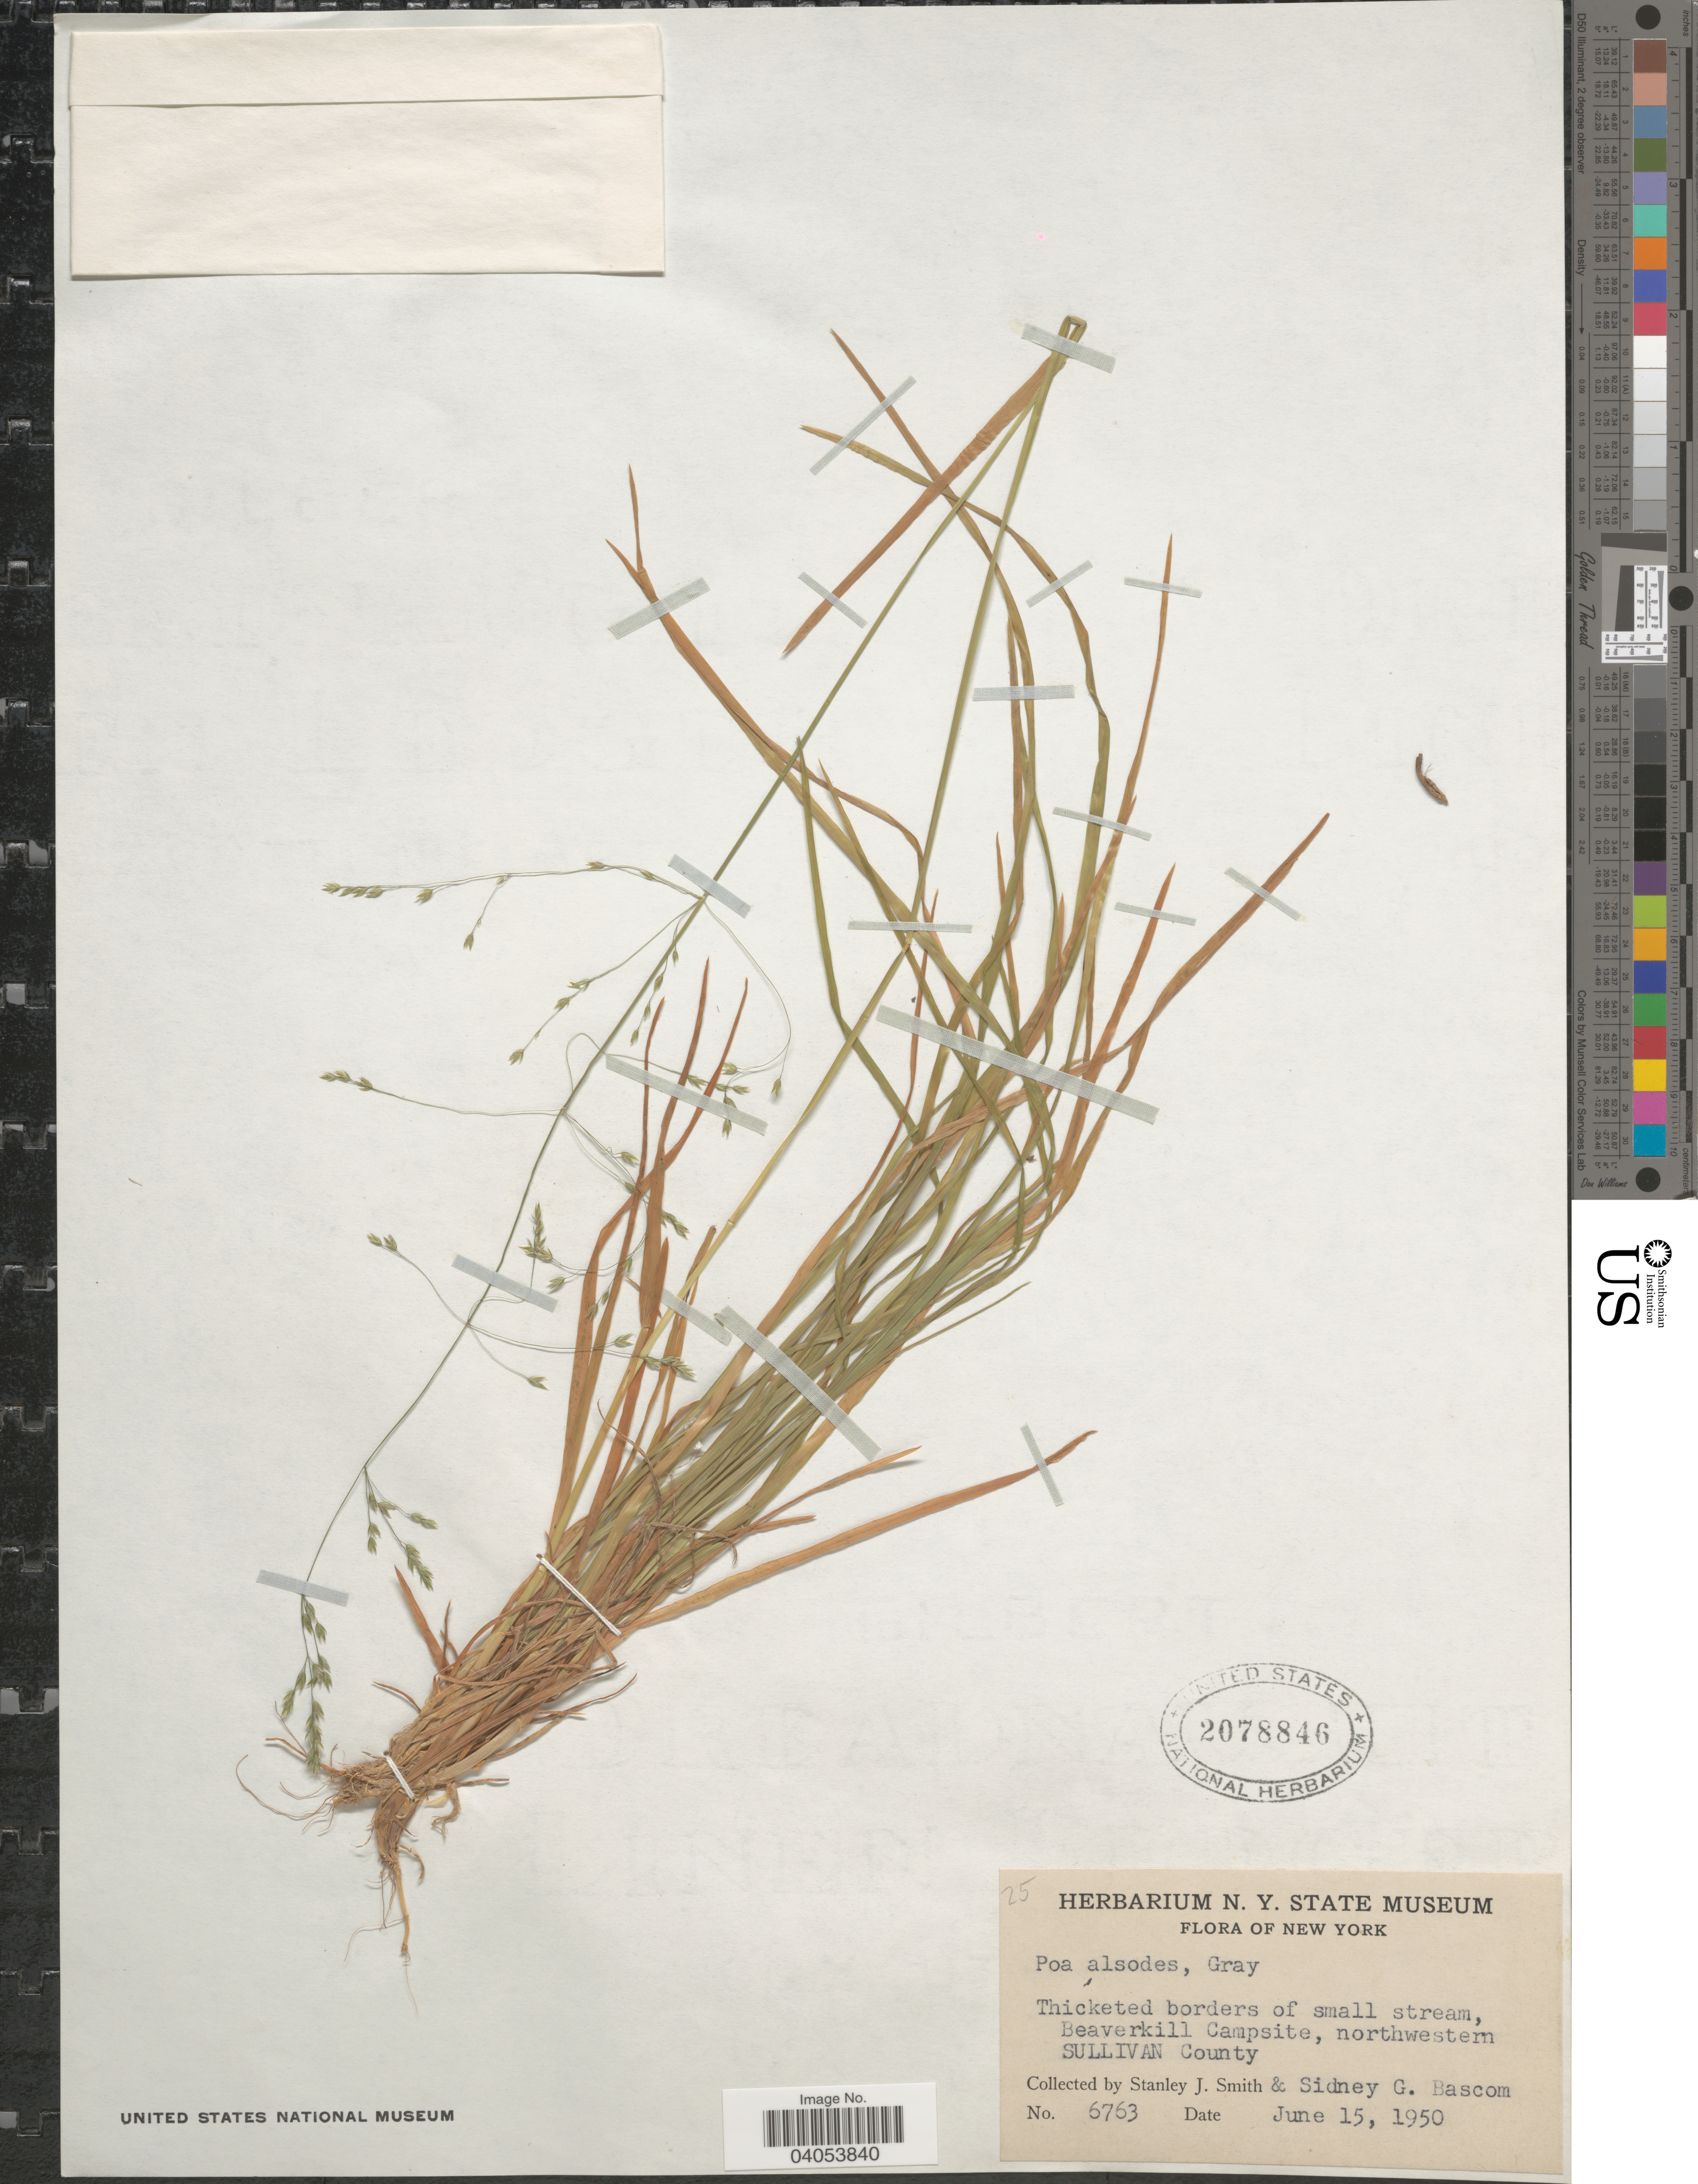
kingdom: Plantae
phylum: Tracheophyta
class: Liliopsida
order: Poales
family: Poaceae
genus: Poa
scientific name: Poa alsodes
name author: A. Gray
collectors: S. Smith & S. Bascom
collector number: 6763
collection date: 1950-06-15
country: United States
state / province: New York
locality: Beaverkill Campsite, northwestern. Sullivan County.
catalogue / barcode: US 2078846